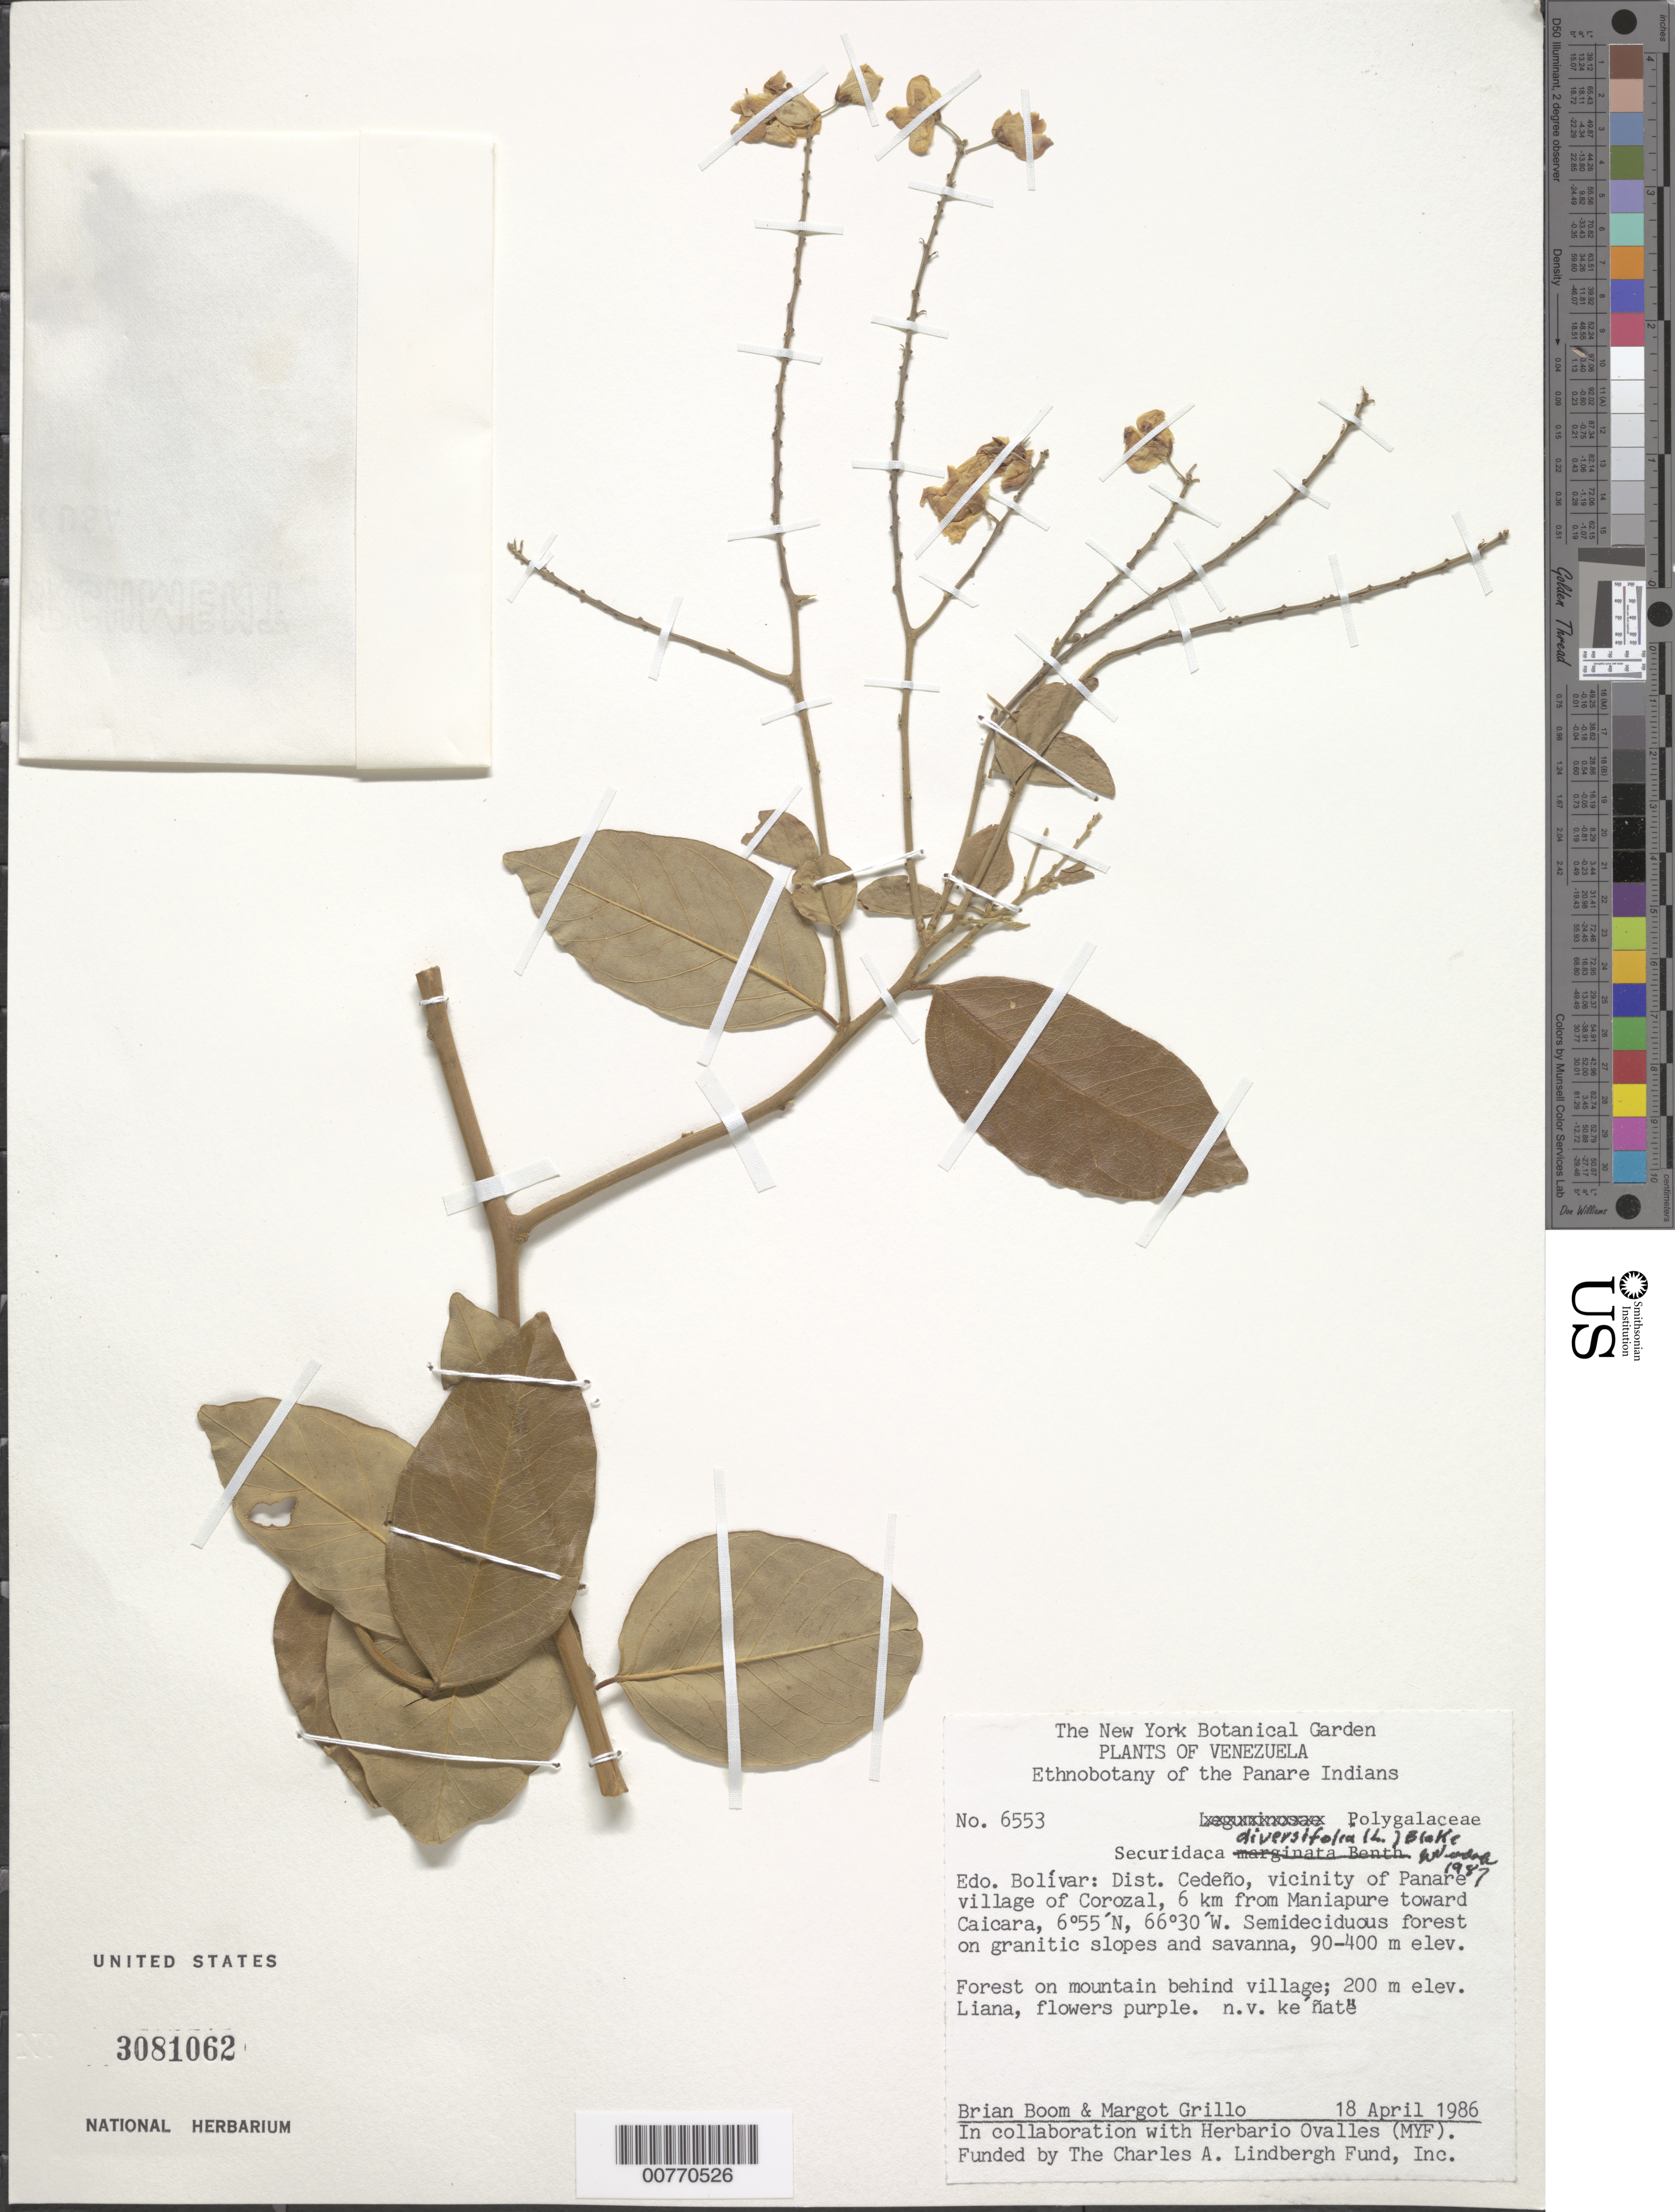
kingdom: Plantae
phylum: Tracheophyta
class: Magnoliopsida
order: Fabales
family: Polygalaceae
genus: Securidaca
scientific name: Securidaca diversifolia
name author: (L.) S.F. Blake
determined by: Wurdack, John J., (US), US (UNITED STATES)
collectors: B. M. Boom & M. Grillo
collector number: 6553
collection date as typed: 18-Apr-86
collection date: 1986-04-18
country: Venezuela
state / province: Bolívar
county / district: Cedeño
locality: Panare village of Corozal, vic., 6 km from Maniapure toward Caicara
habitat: Semideciduous forest on granitic slopes and savanna; forest on mountain behind village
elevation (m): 200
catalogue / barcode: US 3081062